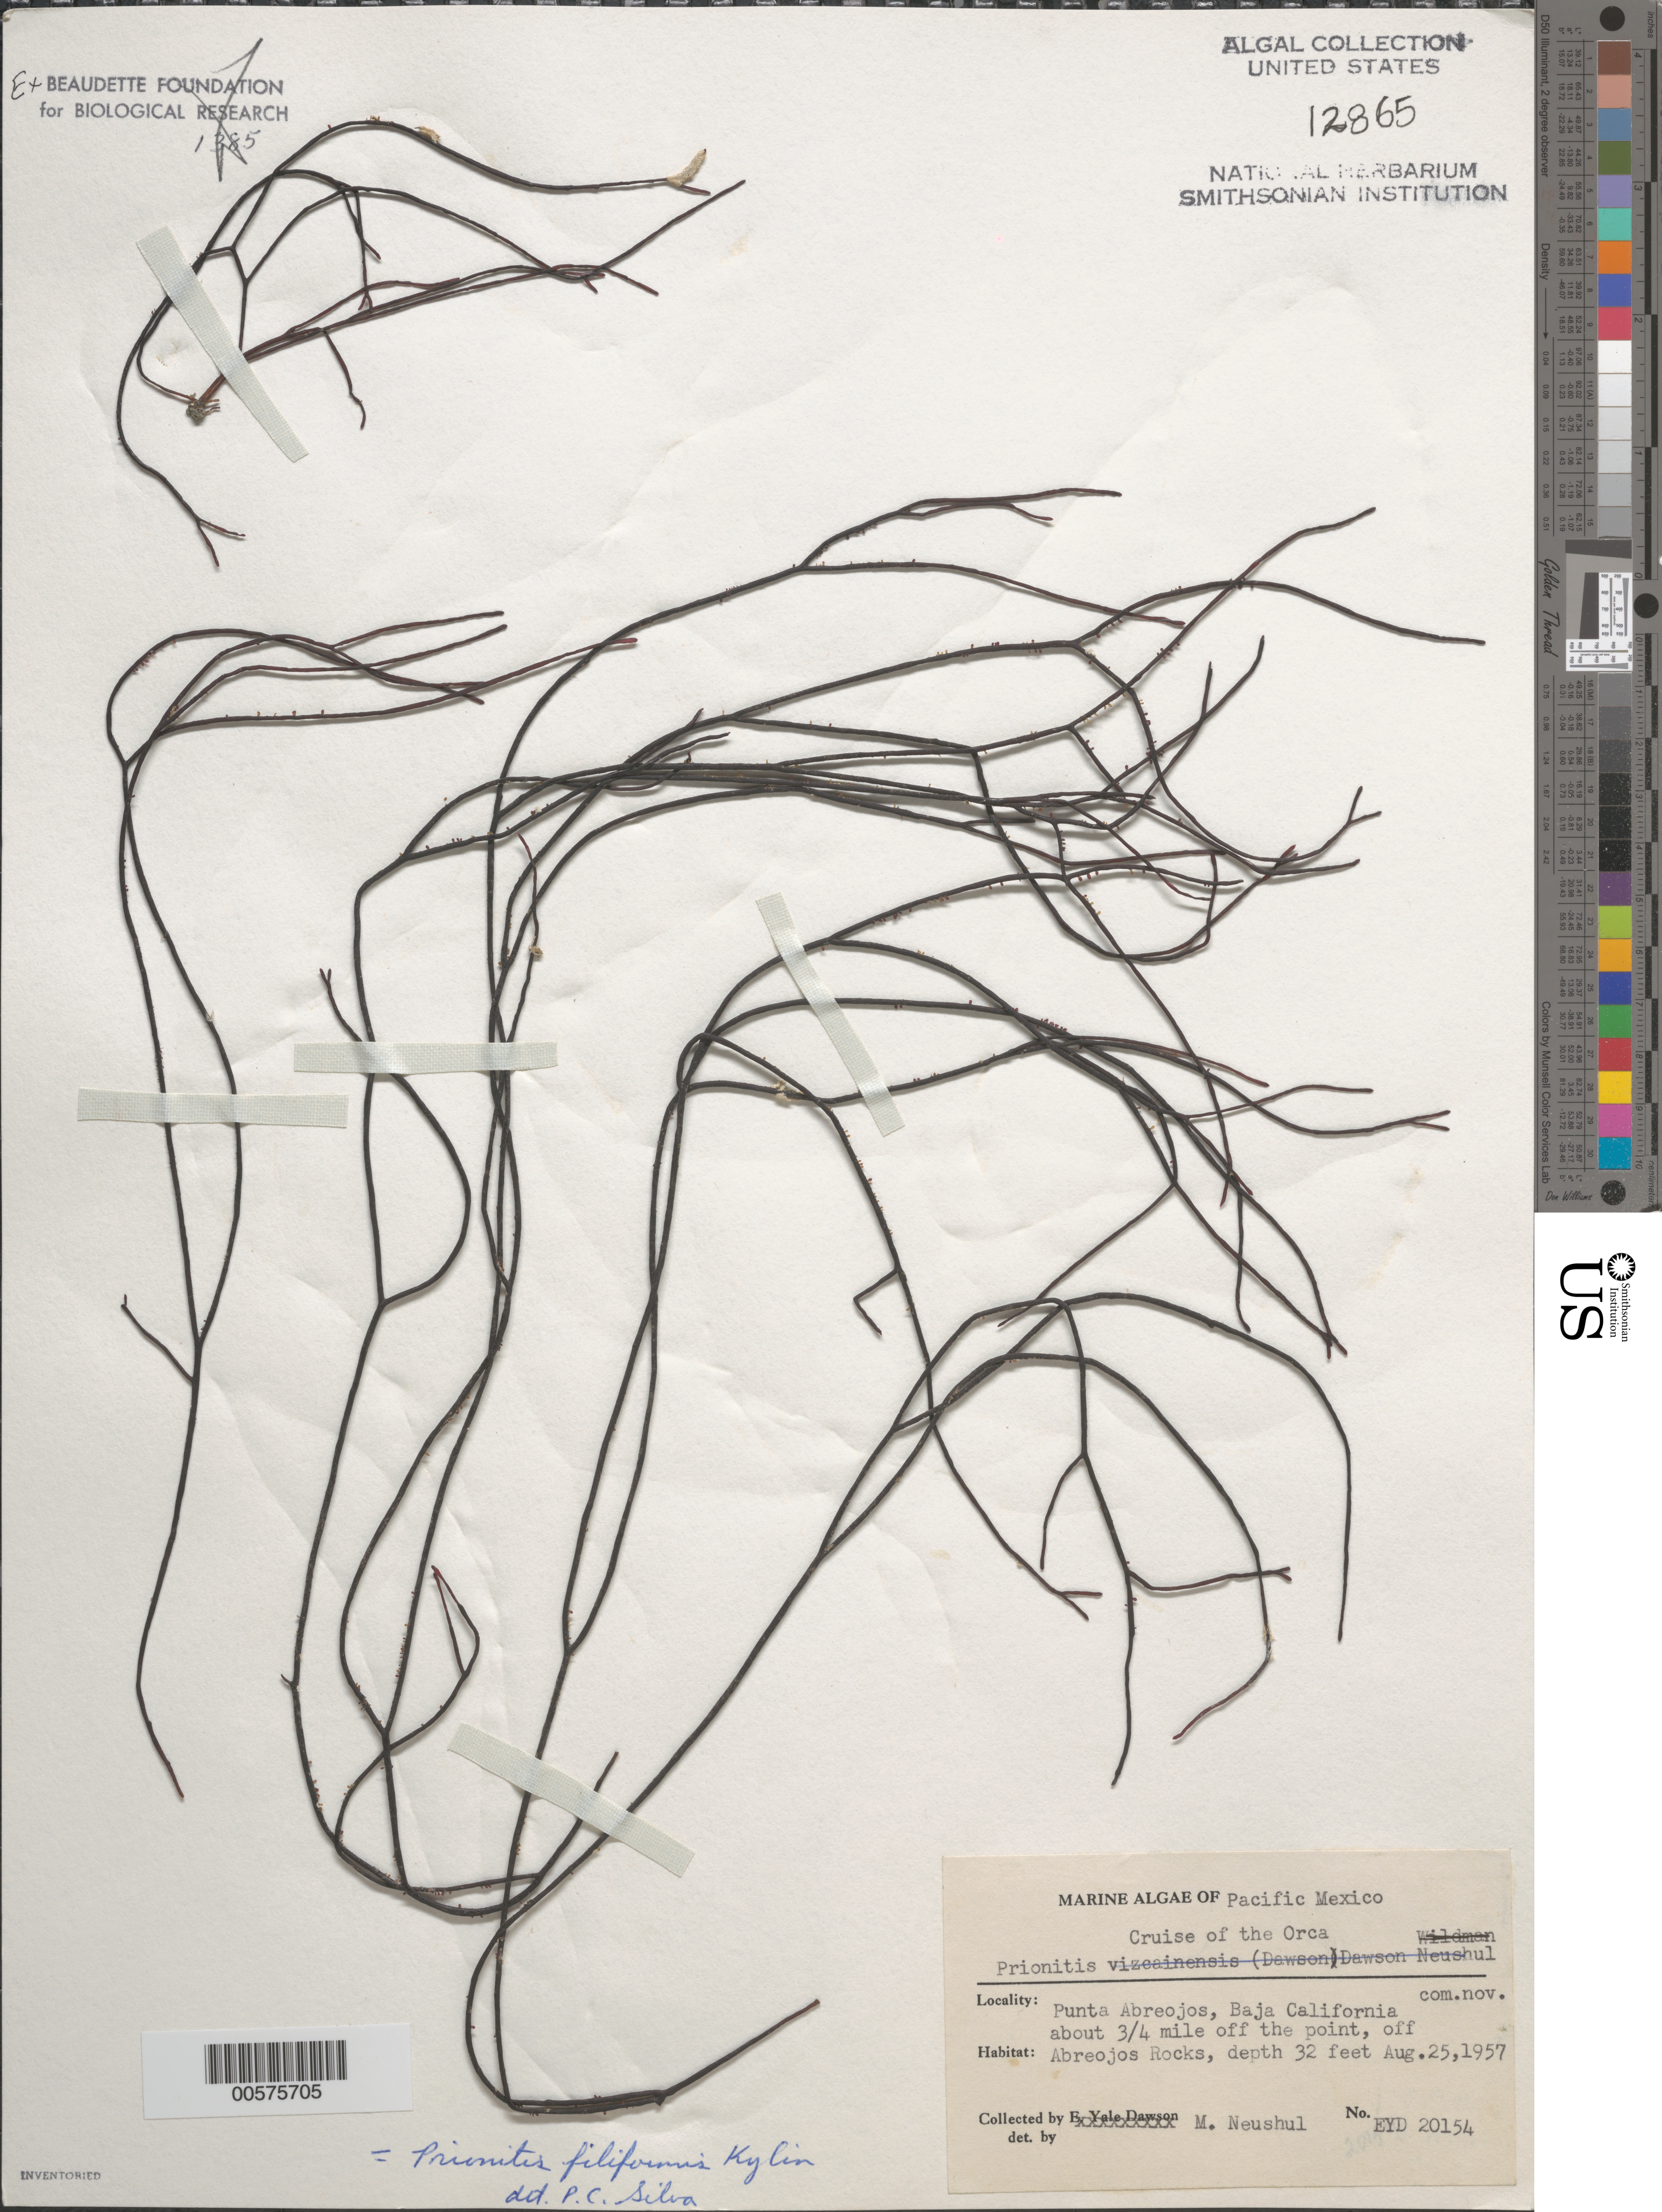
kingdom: Plantae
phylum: Rhodophyta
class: Florideophyceae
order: Halymeniales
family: Halymeniaceae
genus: Prionitis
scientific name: Prionitis filiformis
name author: Kylin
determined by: Silva, P. C.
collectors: M. Neushul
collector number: EYD 20154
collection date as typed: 25 Aug 1957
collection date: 1957-08-25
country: Mexico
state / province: Baja California Sur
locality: Punta Abreojos off Abreojos Rocks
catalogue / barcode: US 12865